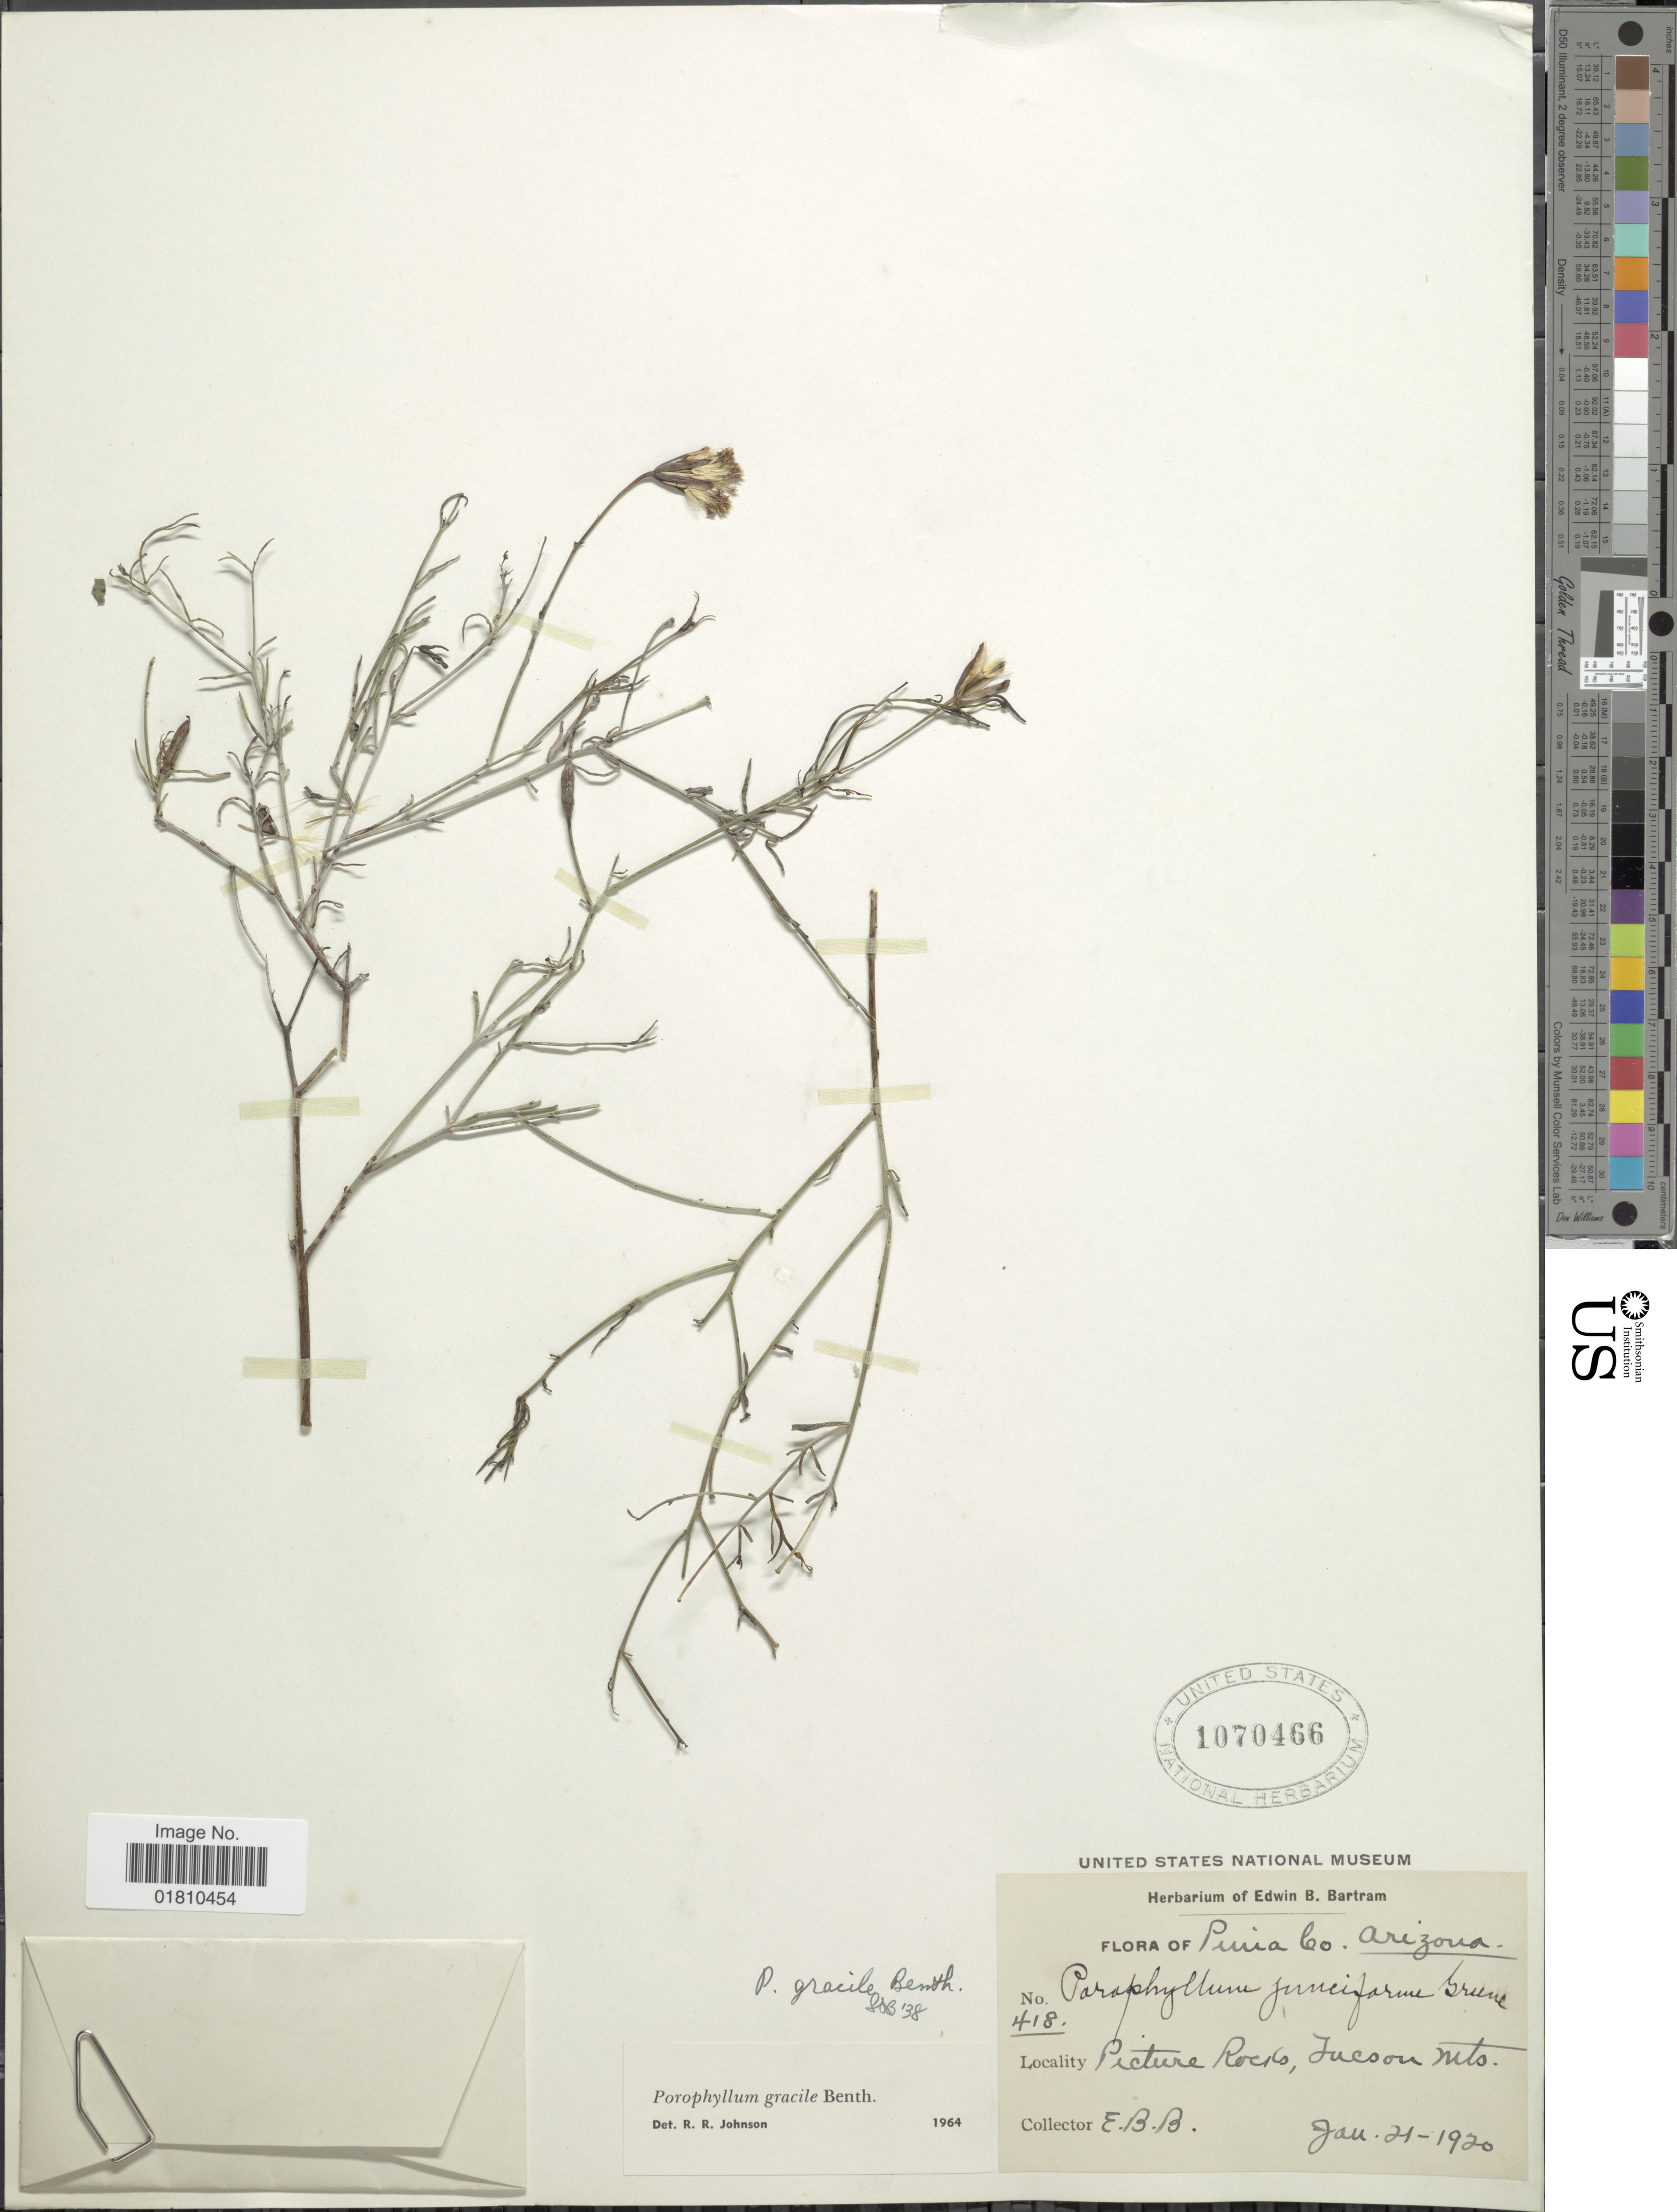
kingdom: Plantae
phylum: Tracheophyta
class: Magnoliopsida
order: Asterales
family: Asteraceae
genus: Porophyllum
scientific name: Porophyllum gracile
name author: Benth.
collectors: E. B. Bartram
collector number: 418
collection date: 1920-01-21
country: United States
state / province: Arizona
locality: Pima Co., Picture Rocks, Tucson Mts.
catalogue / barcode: US 1070466